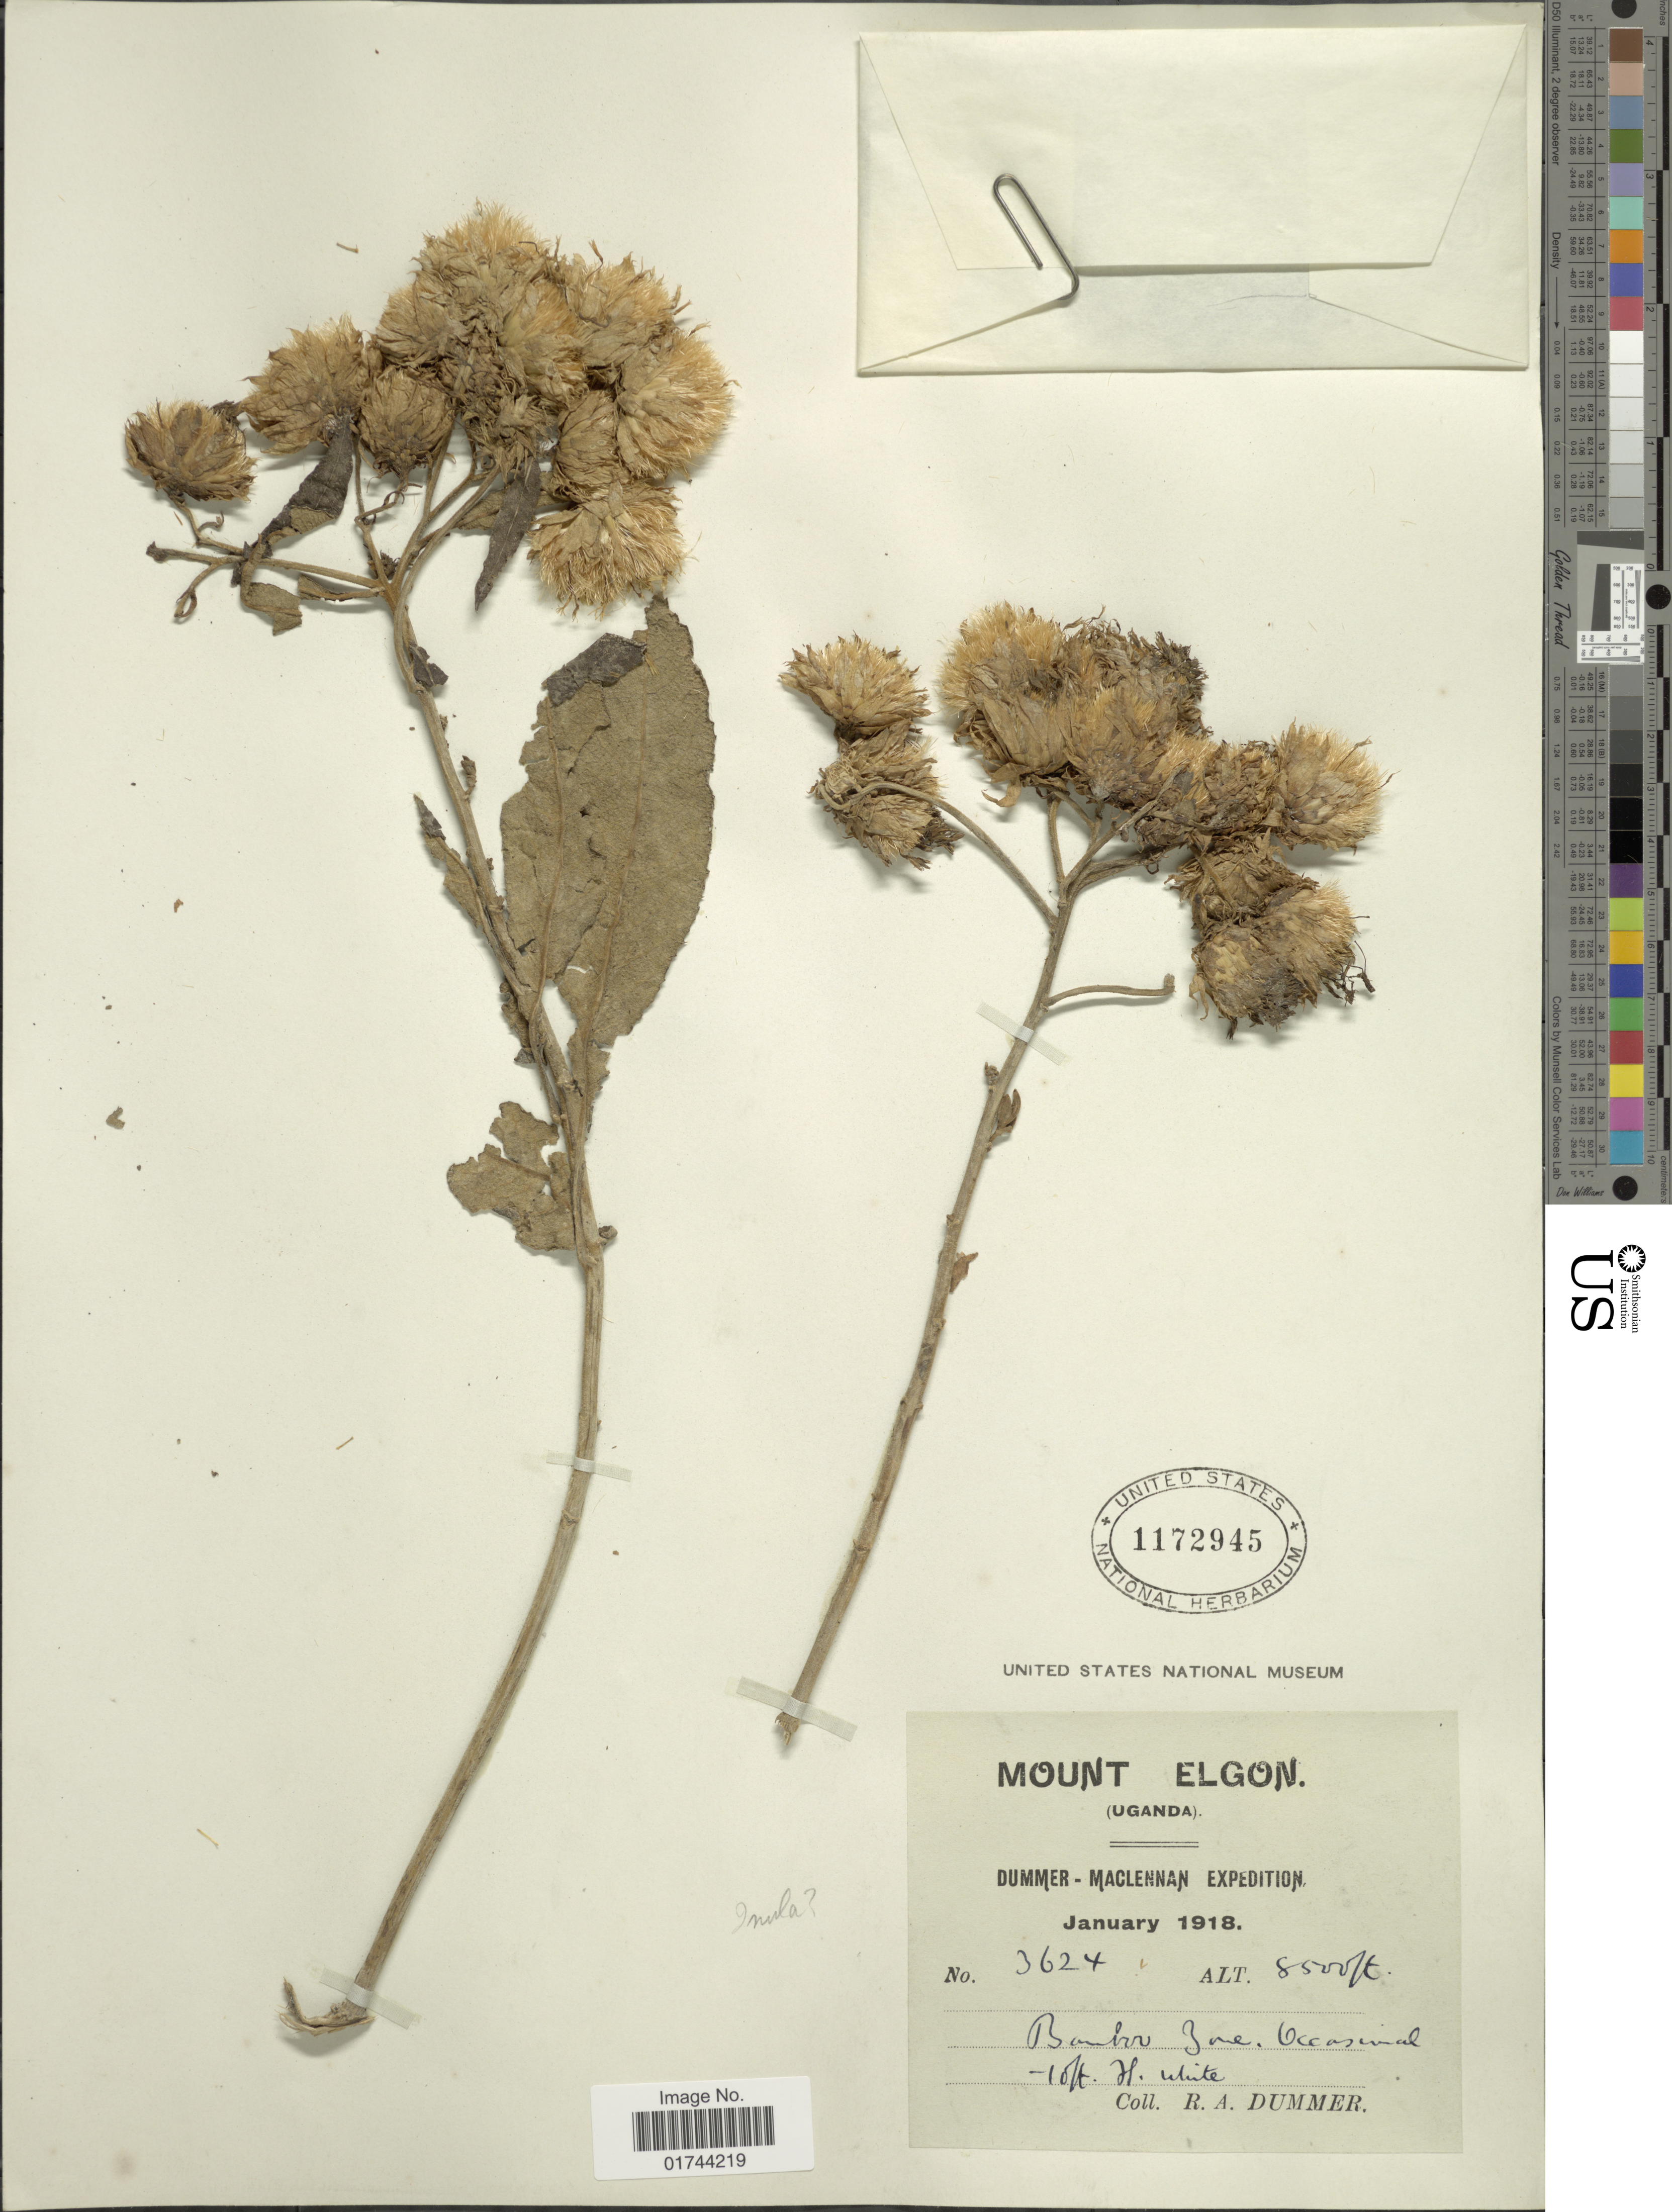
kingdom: Plantae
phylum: Tracheophyta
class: Magnoliopsida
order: Asterales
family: Asteraceae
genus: Inula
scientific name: Inula sp.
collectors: R. Dümmer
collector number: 3624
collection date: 1918-01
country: Uganda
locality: Mount Elgon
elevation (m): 2591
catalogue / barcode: US 1172945